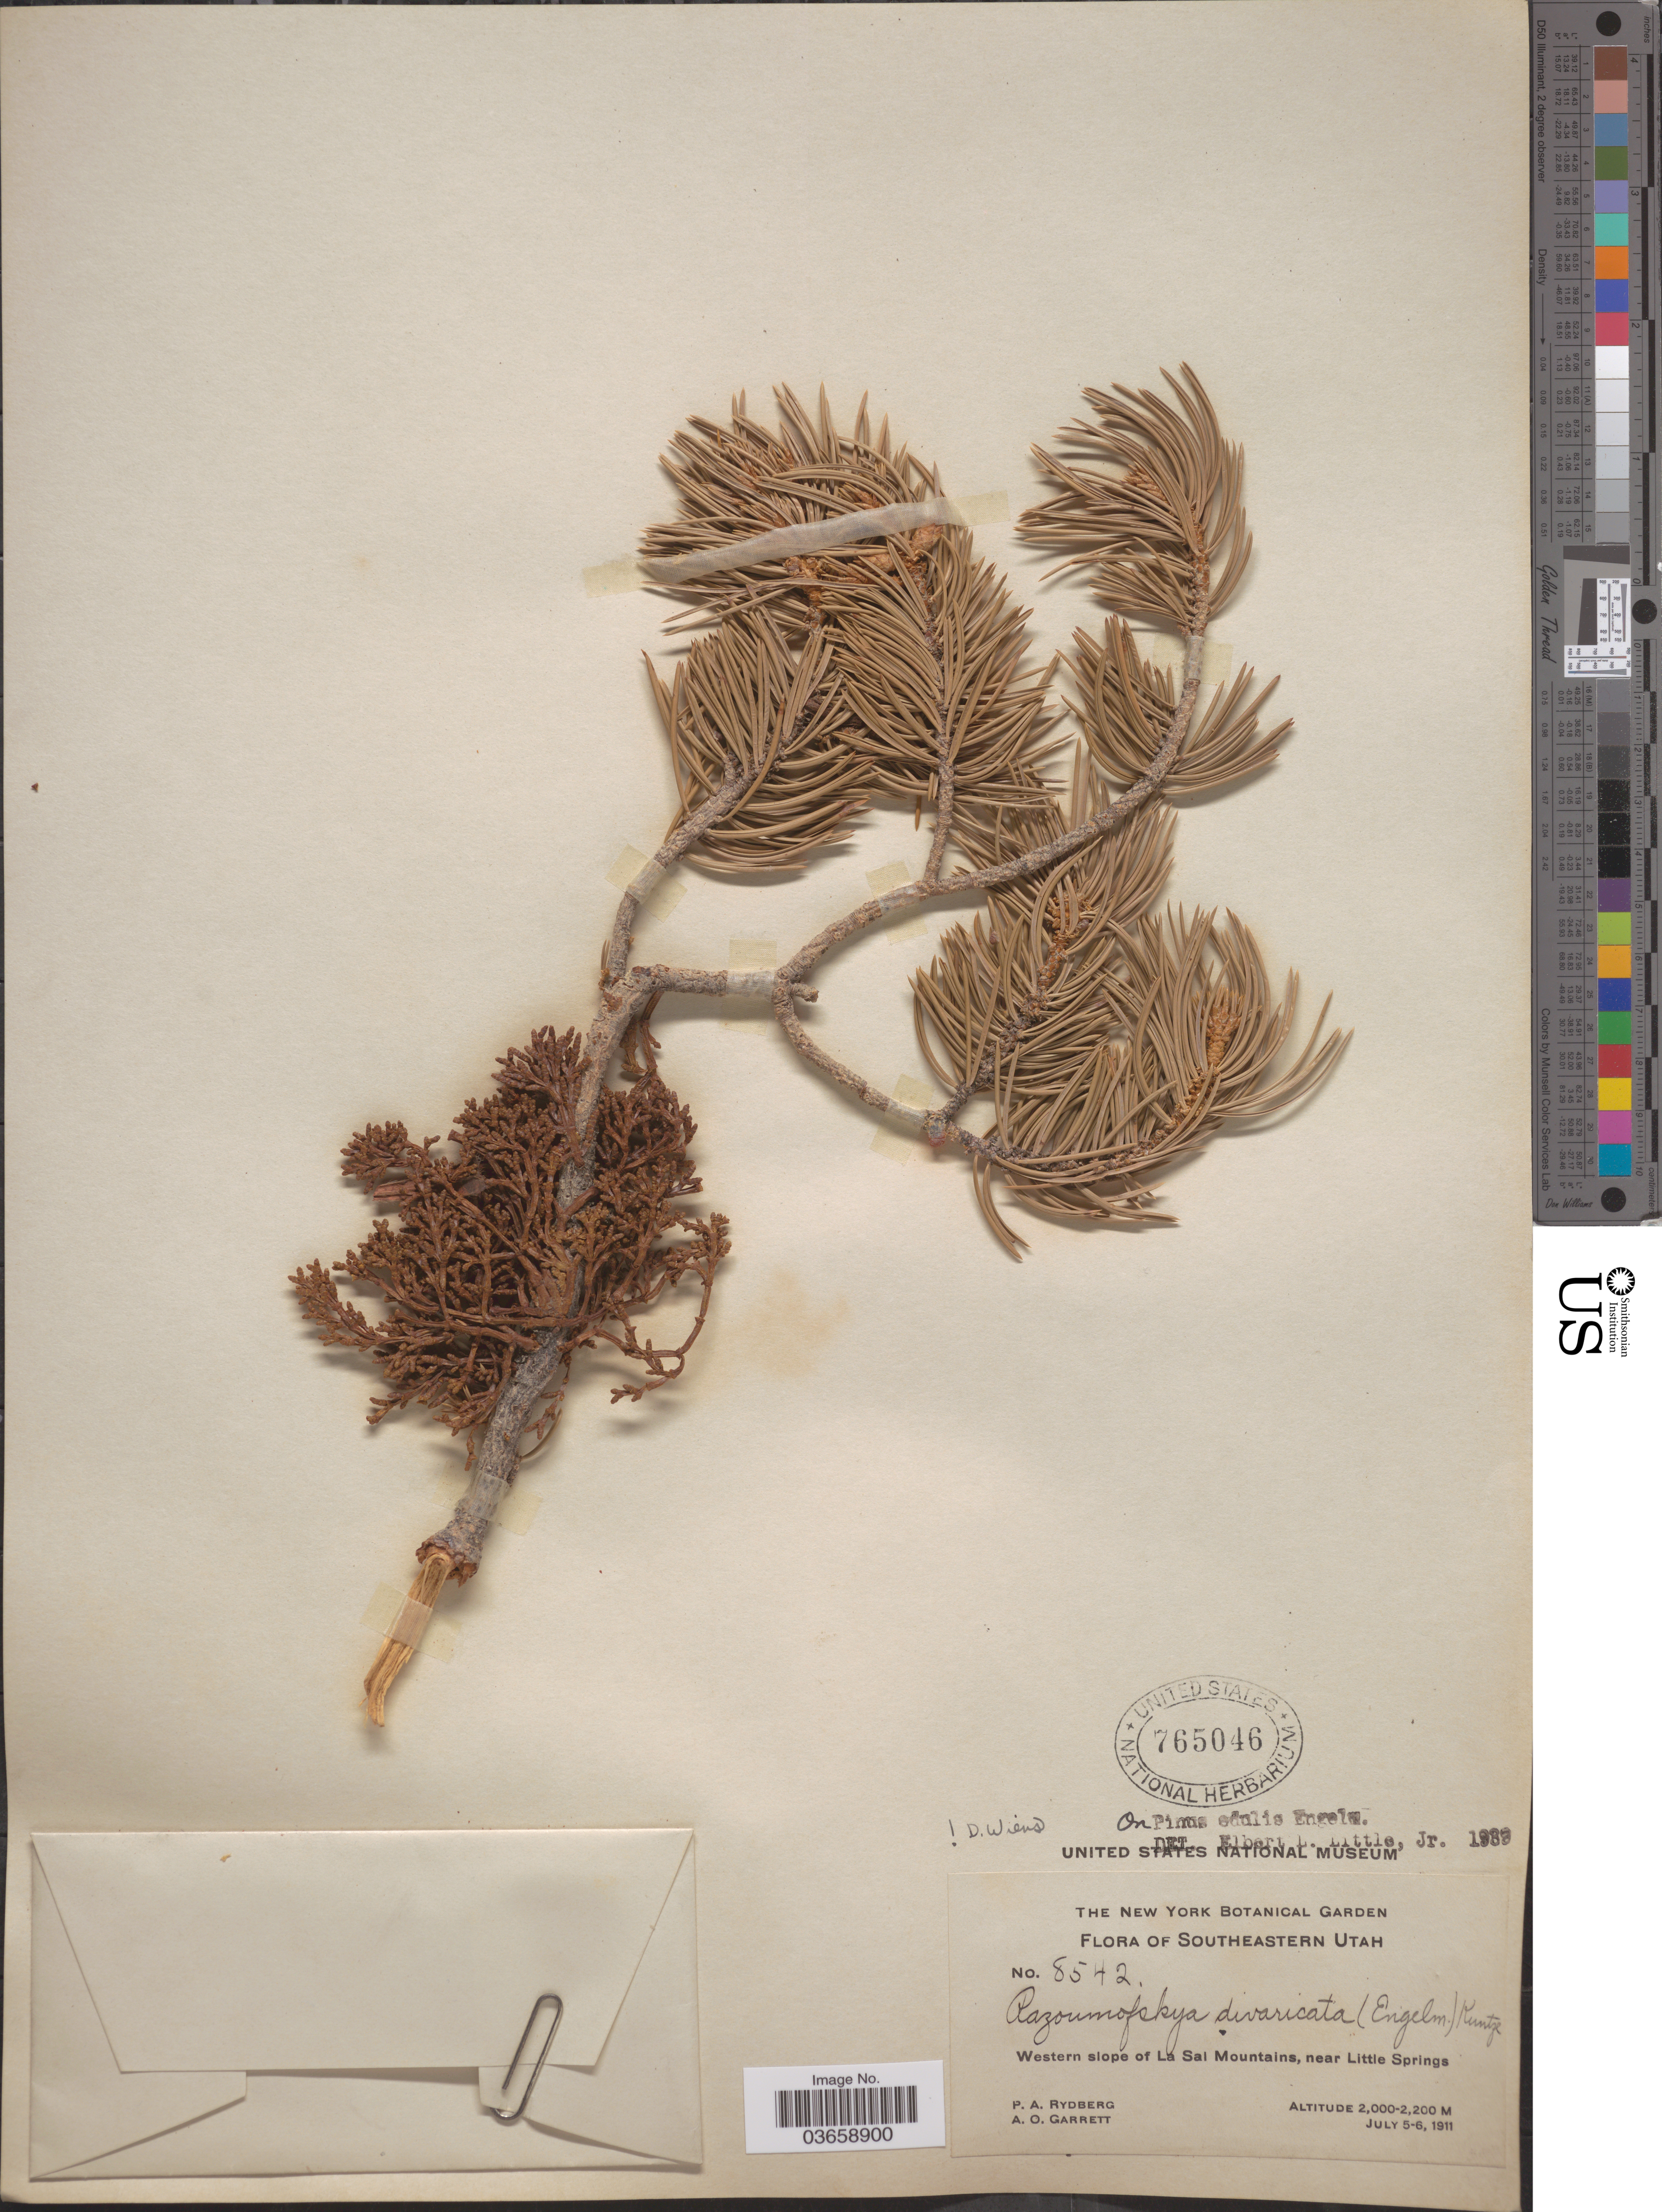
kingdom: Plantae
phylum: Tracheophyta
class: Magnoliopsida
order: Santalales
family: Viscaceae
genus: Arceuthobium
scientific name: Arceuthobium campylopodum f. divaricatum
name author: (Engelm.) L.S. Gill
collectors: P. A. Rydberg & A. O. Garrett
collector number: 8542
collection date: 1911-07-05/1911-07-06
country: United States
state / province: Utah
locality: Southeastern Utah. Western slope of La Sal Mountains, near Little Springs.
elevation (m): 2000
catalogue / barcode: US 765046